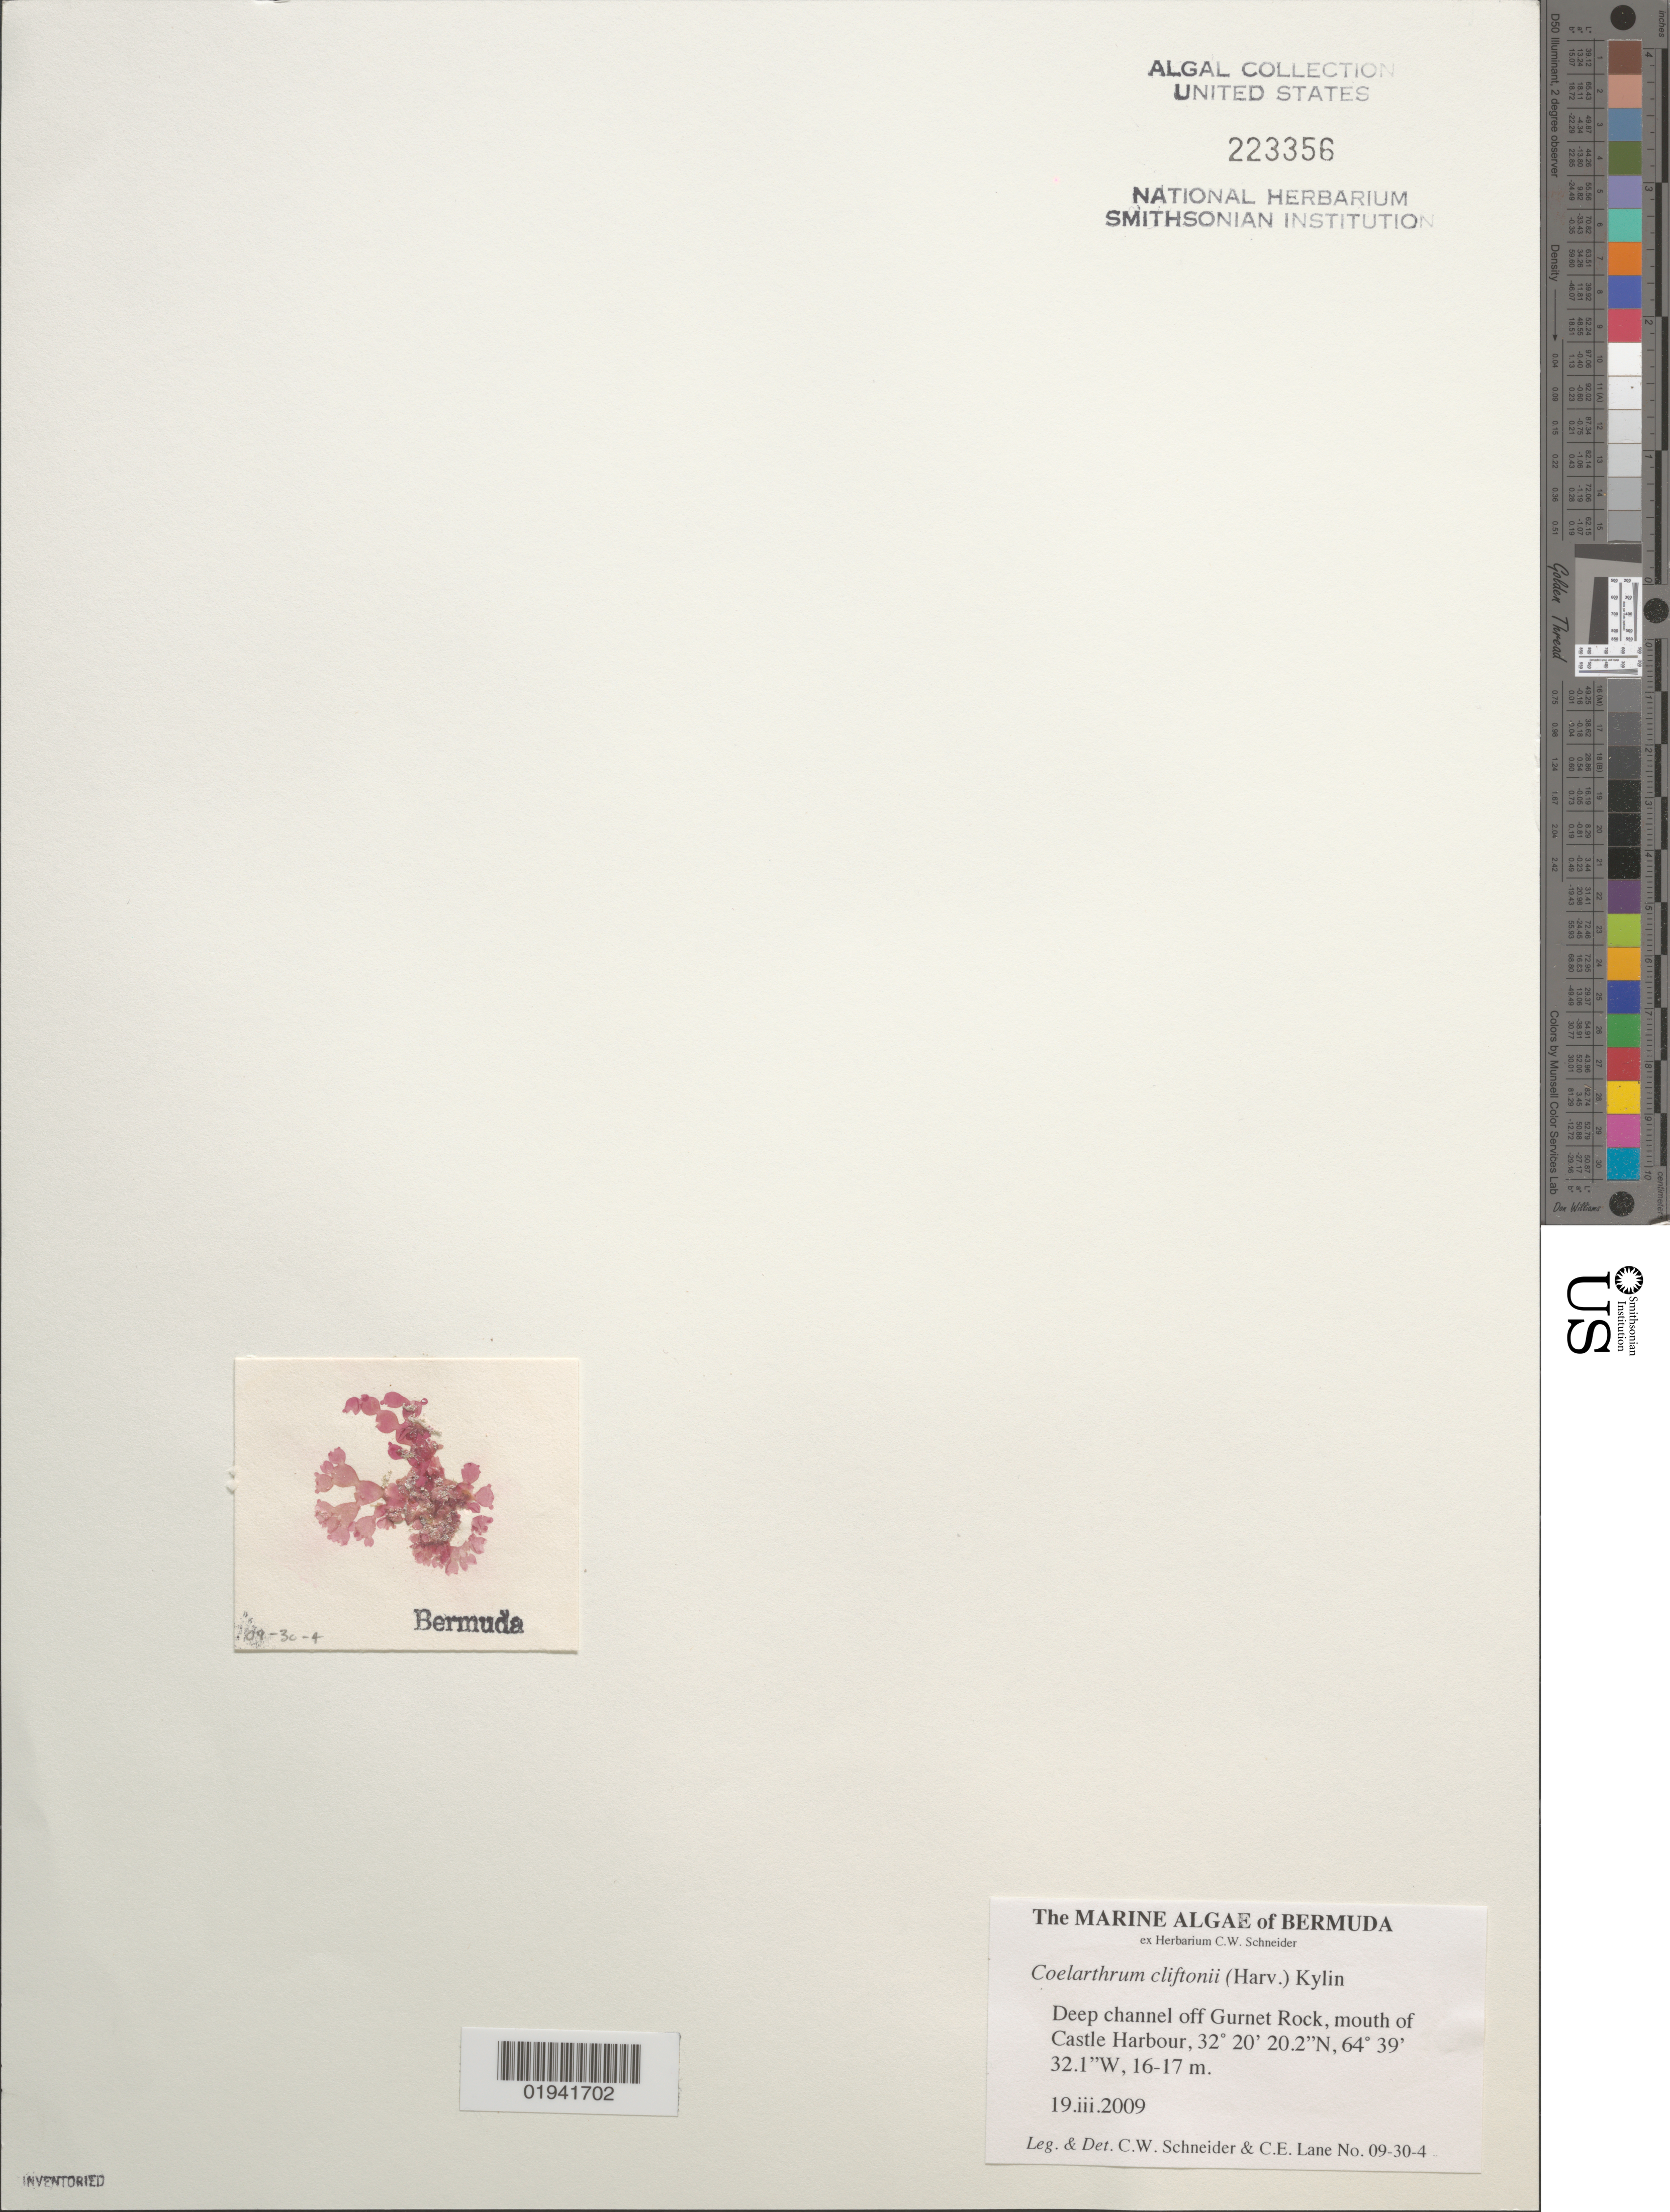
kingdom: Plantae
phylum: Rhodophyta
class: Florideophyceae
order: Rhodymeniales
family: Rhodymeniaceae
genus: Coelarthrum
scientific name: Coelarthrum cliftonii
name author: (Harv.) Kylin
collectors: C. W. Schneider & C. E. Lane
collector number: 09-30-4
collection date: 2009-03-19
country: Bermuda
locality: Deep channel off Gurnet Rock, mouth of Castle Harbour.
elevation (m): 16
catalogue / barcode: US 223356